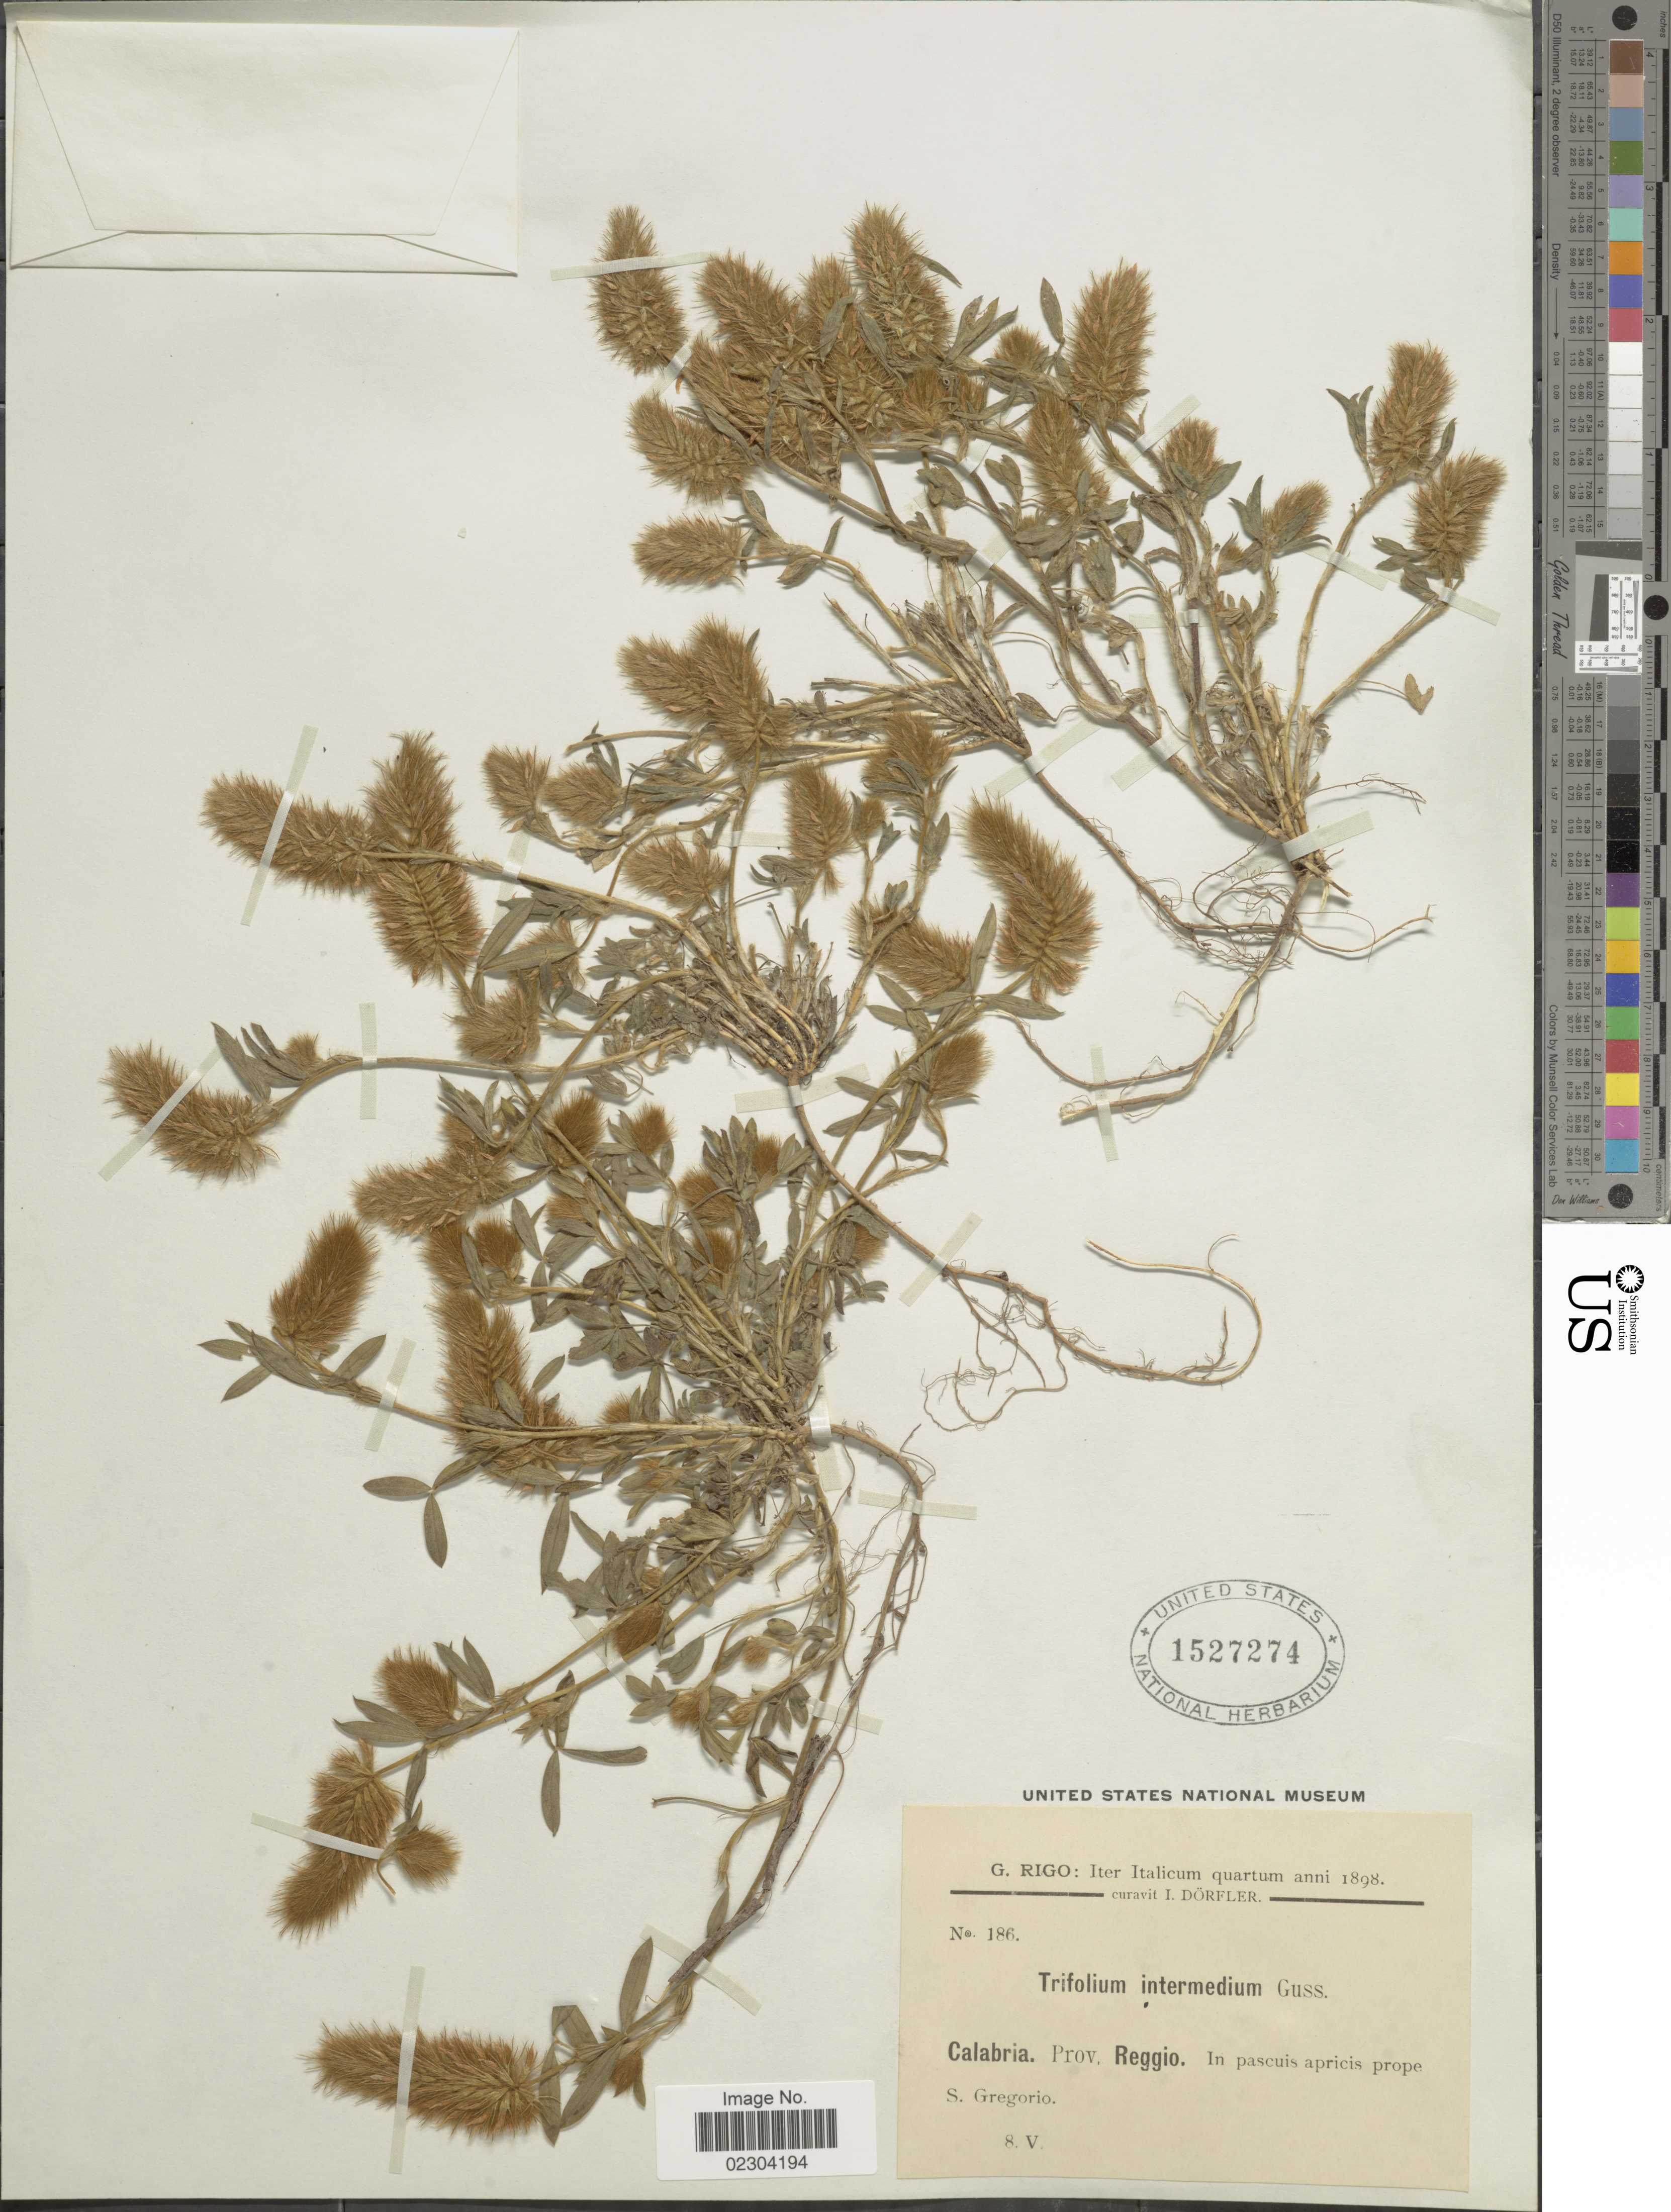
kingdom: Plantae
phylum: Tracheophyta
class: Magnoliopsida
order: Fabales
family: Fabaceae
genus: Trifolium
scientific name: Trifolium intermedium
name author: Gussone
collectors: G. Rigo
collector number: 186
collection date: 1898-05-08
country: Italy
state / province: Calabria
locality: Prov. Reggio. In pascuis apricis prope S. Gregorio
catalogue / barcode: US 1527274